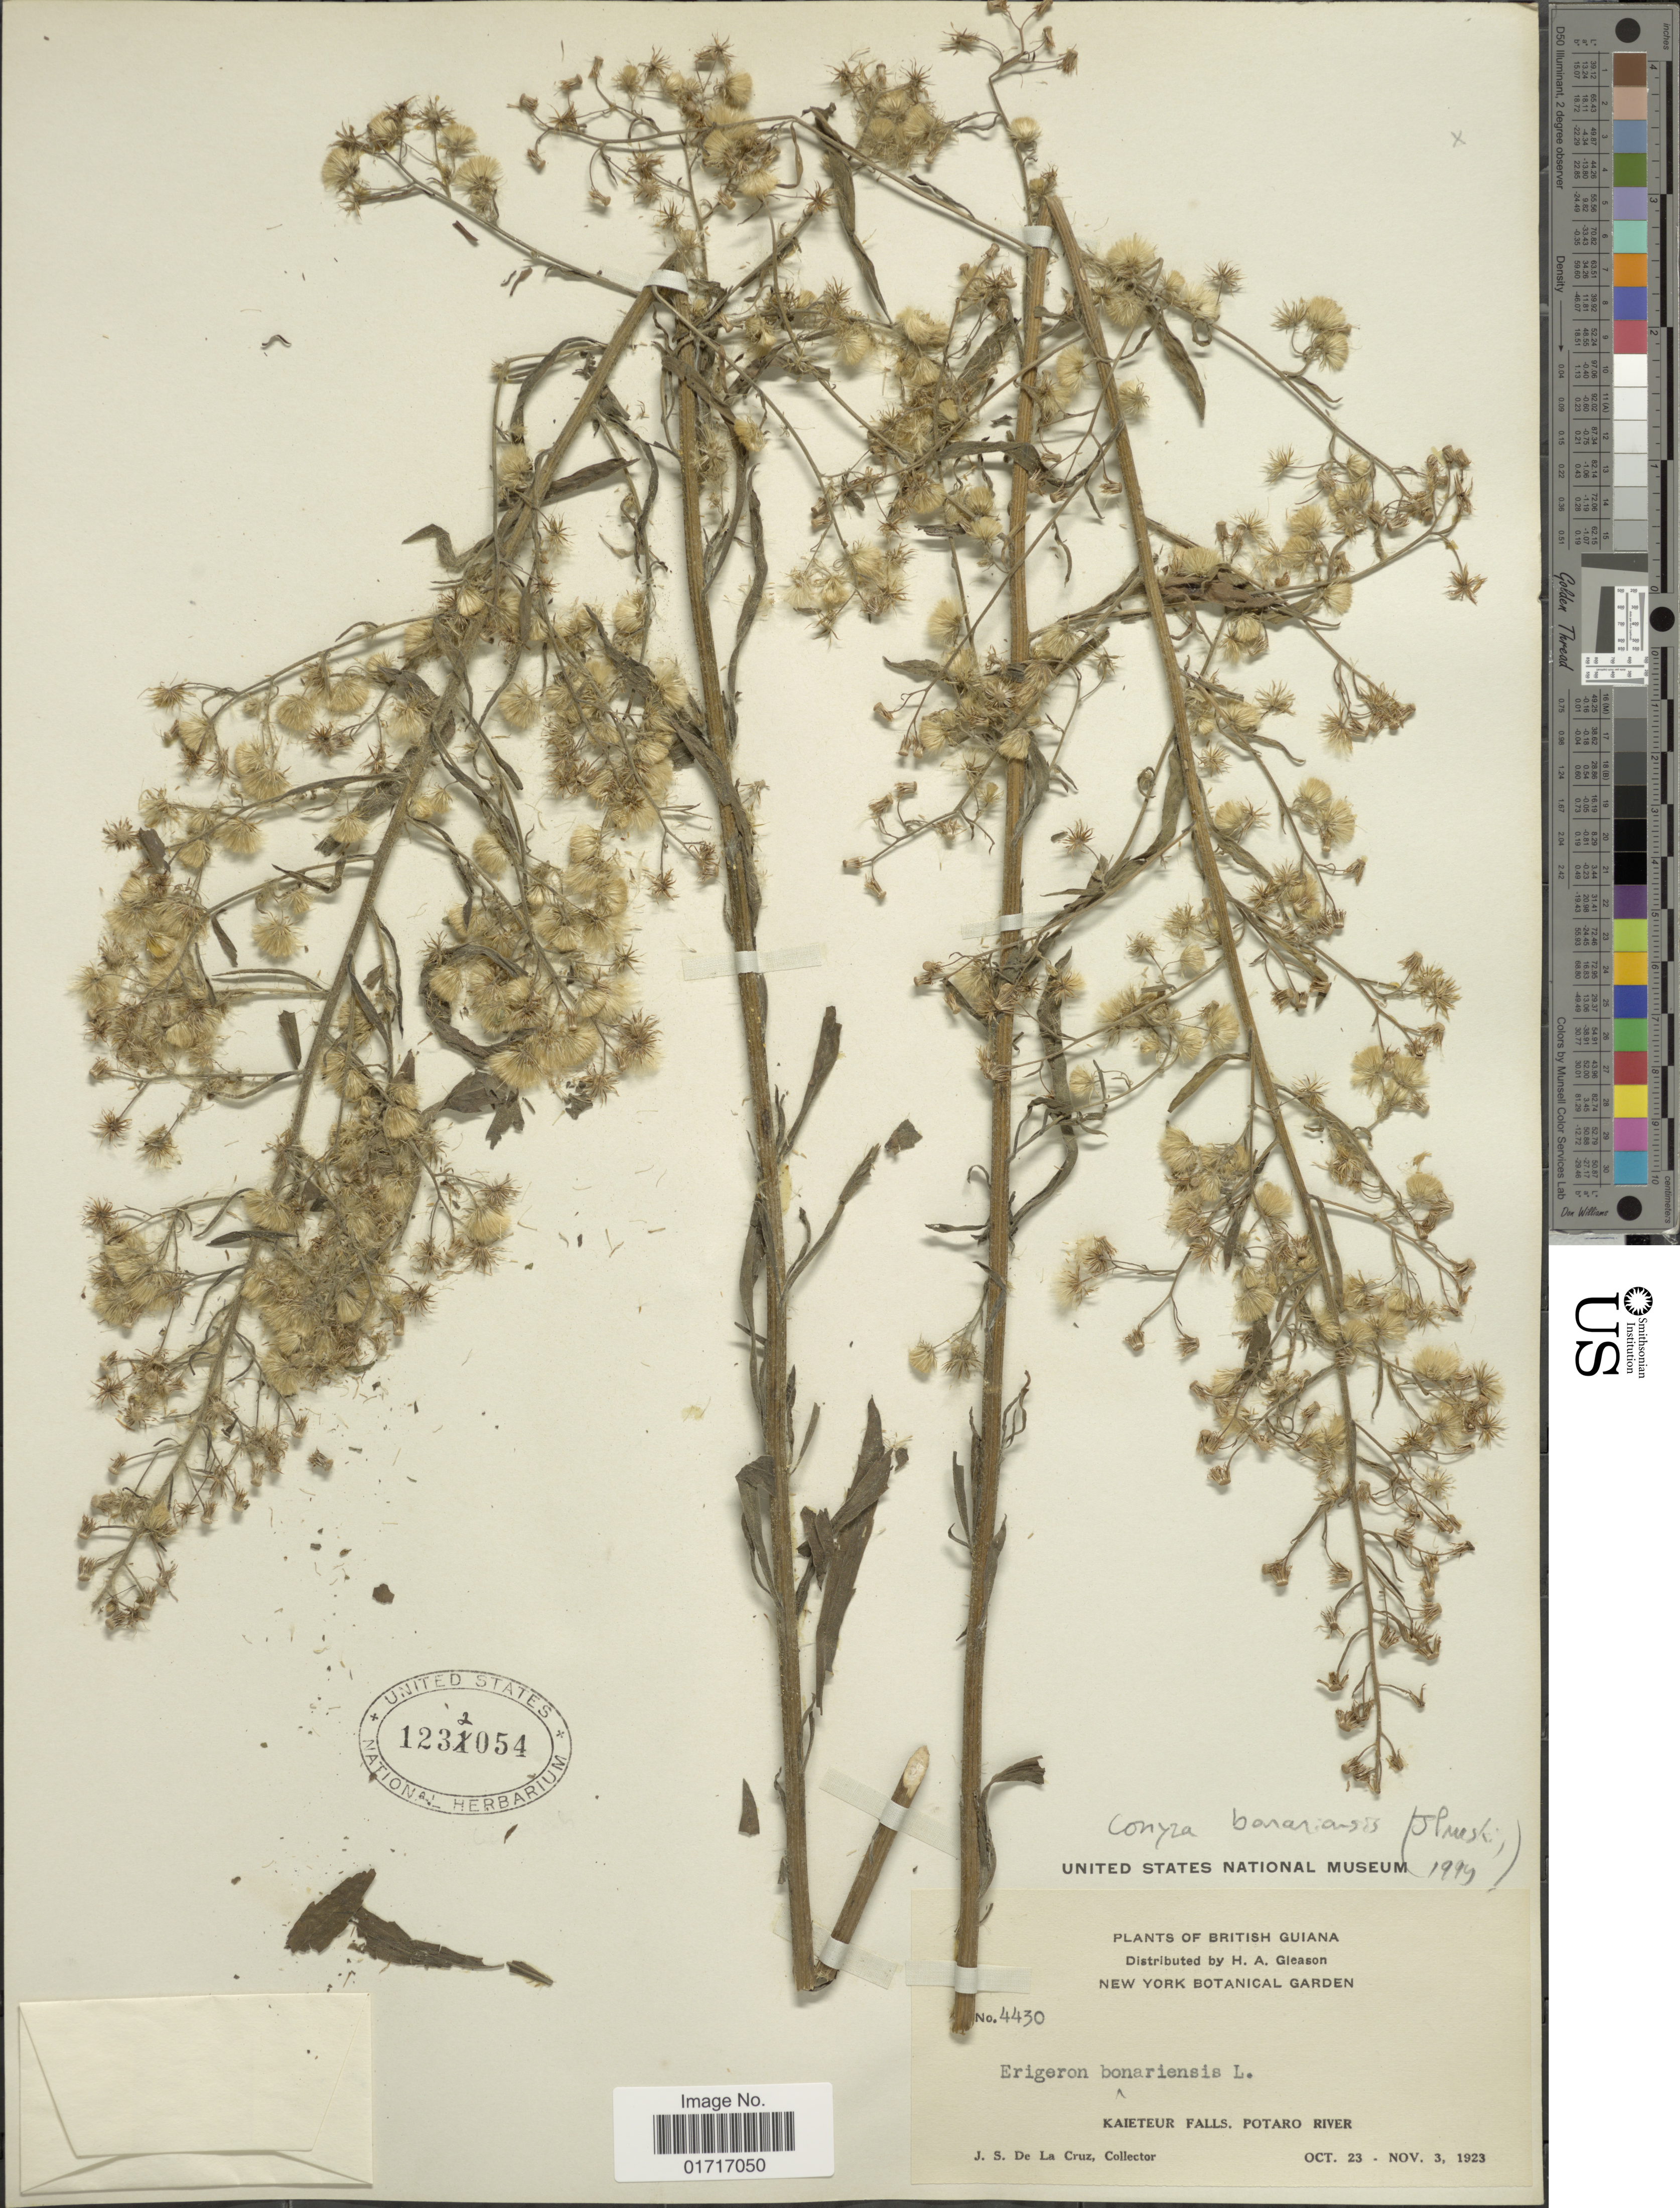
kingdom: Plantae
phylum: Tracheophyta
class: Magnoliopsida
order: Asterales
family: Asteraceae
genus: Conyza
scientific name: Conyza bonariensis var. leiotheca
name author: (S.F. Blake) Cuatrec.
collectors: J. S. de la Cruz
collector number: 4430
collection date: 1923-10-23/1923-11-03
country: Guyana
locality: British Guiana. Kaieteur Falls, Potaro River.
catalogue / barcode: US 1232054